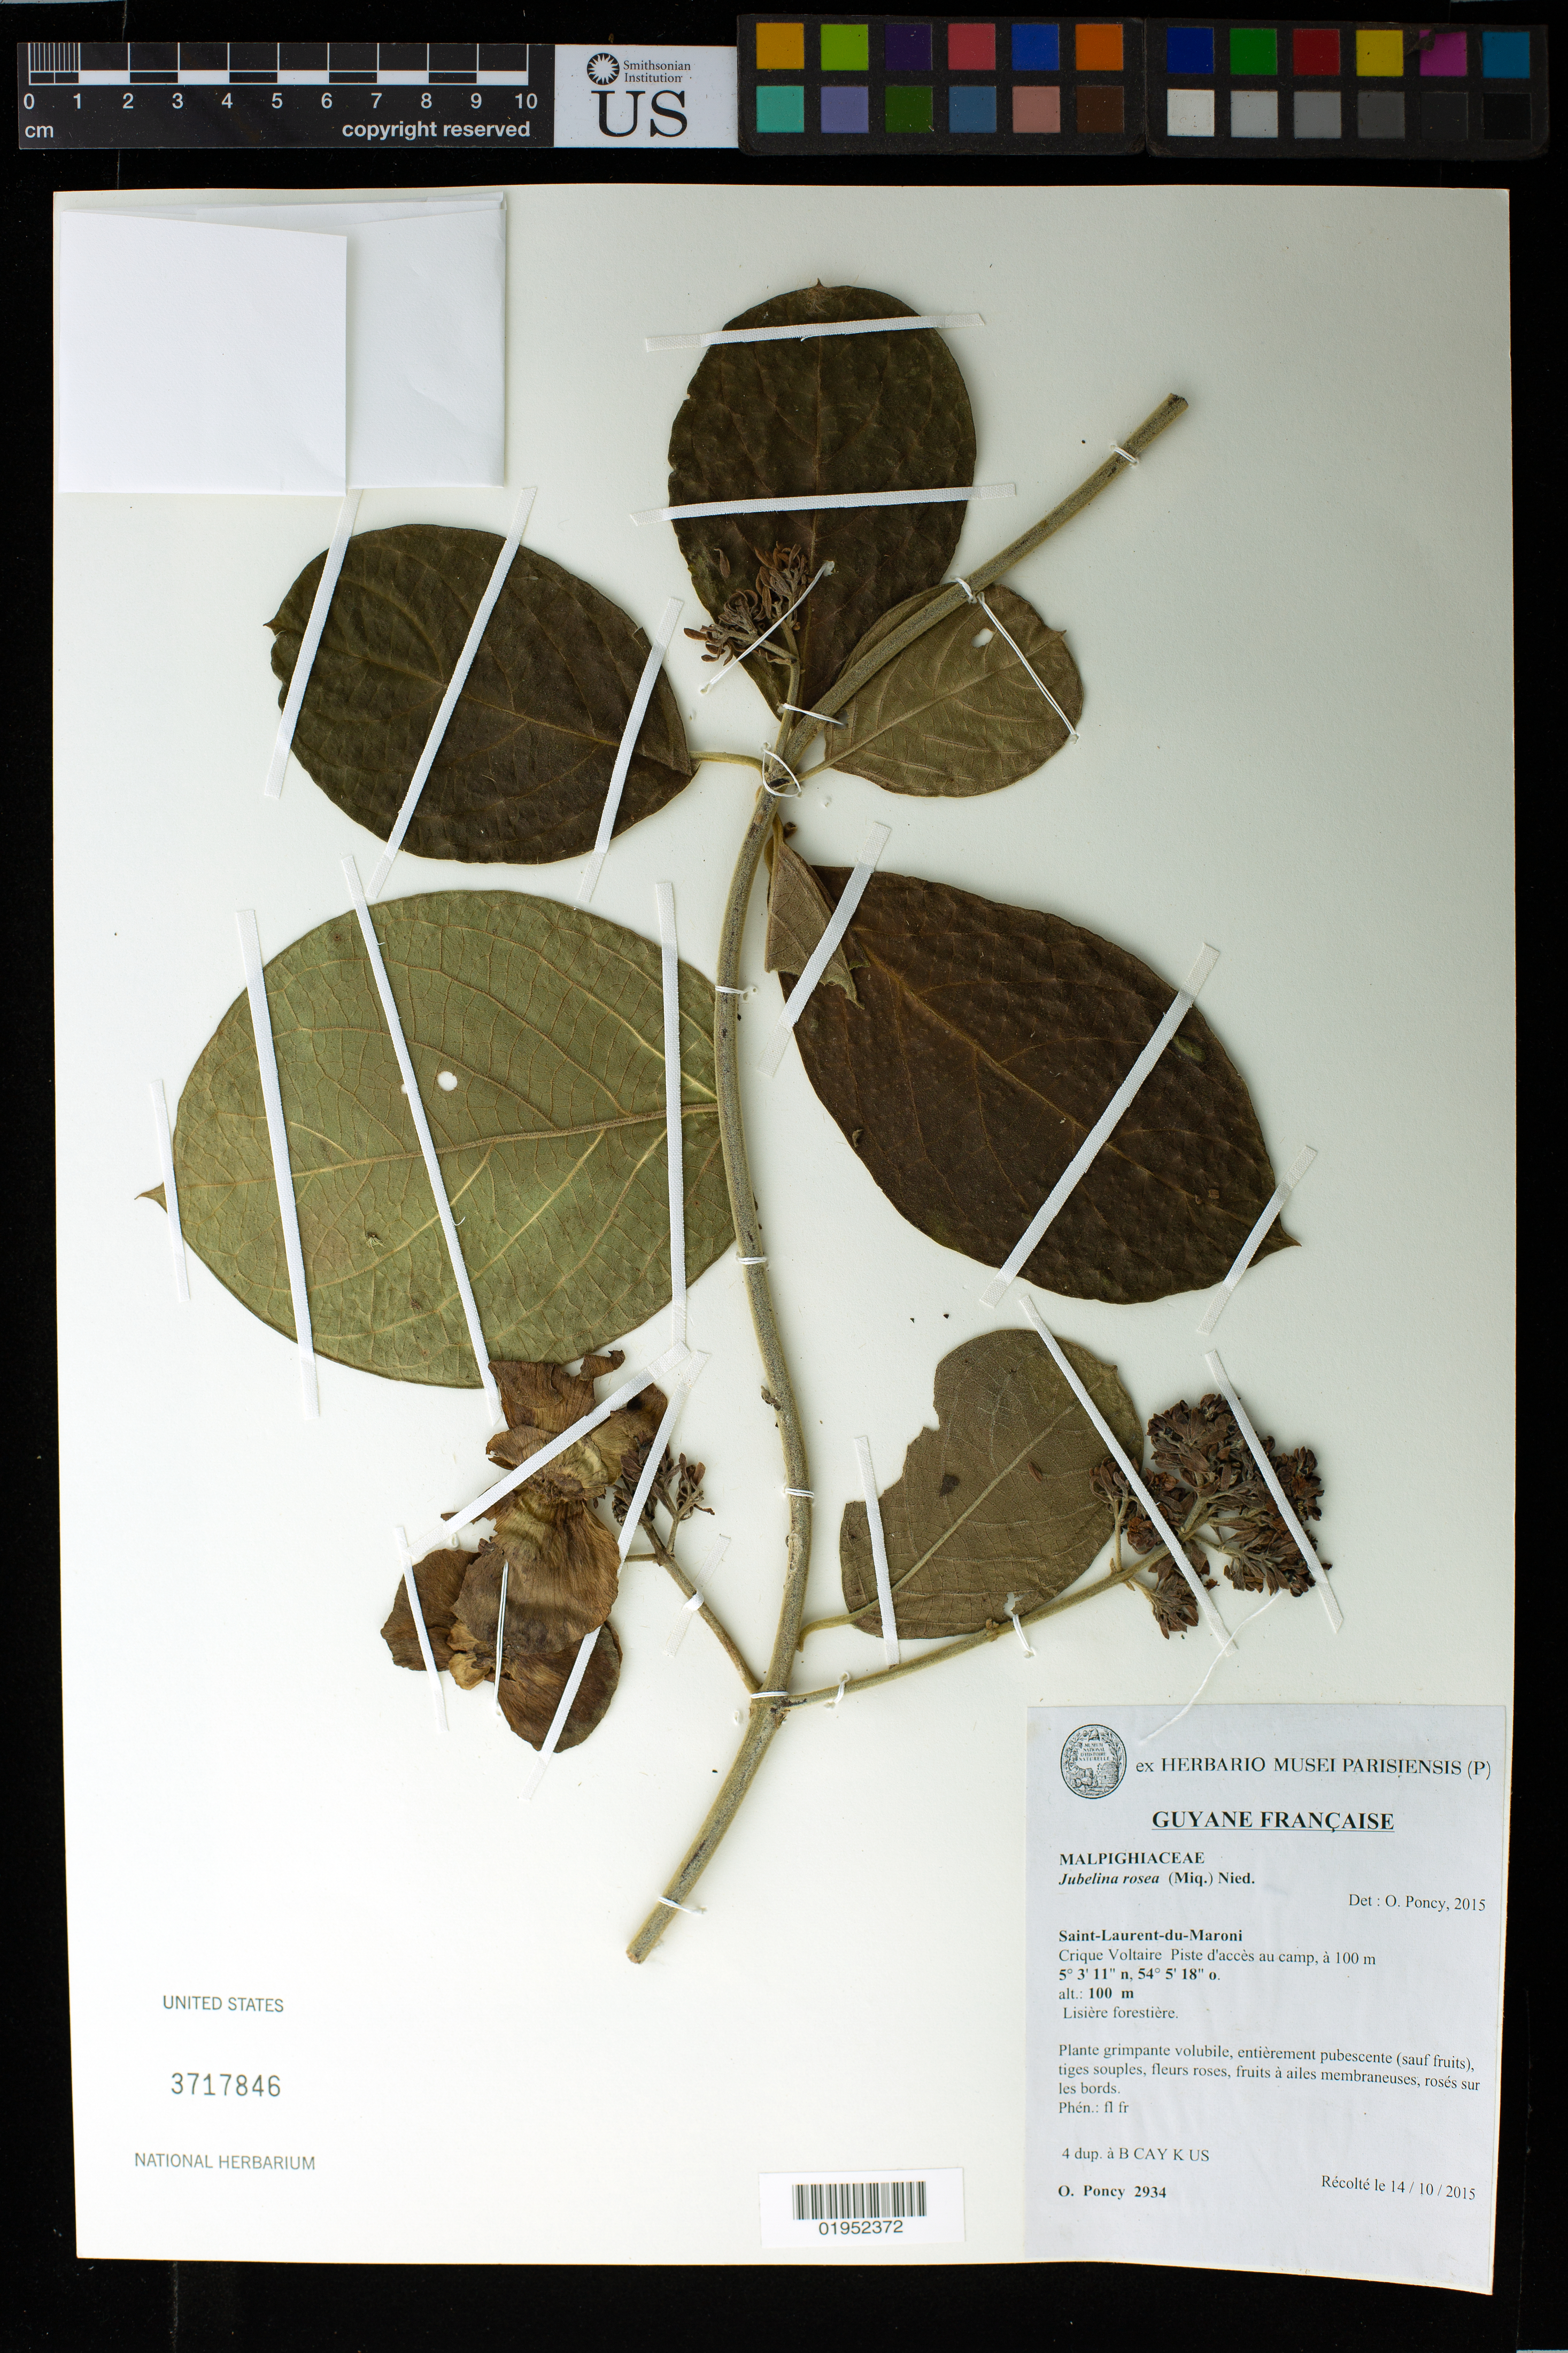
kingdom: Plantae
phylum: Tracheophyta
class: Magnoliopsida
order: Malpighiales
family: Malpighiaceae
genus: Jubelina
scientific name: Jubelina rosea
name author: (Miq.) Nied.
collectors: O. Poncy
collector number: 2934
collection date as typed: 14 Oct 2015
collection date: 2015-10-14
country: French Guiana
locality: Saint-Laurent-du-Maroni: Crique Voltaire Poste d'acces au camp, a 100 m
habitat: Lisiere forestiere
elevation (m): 100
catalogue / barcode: US 3717846